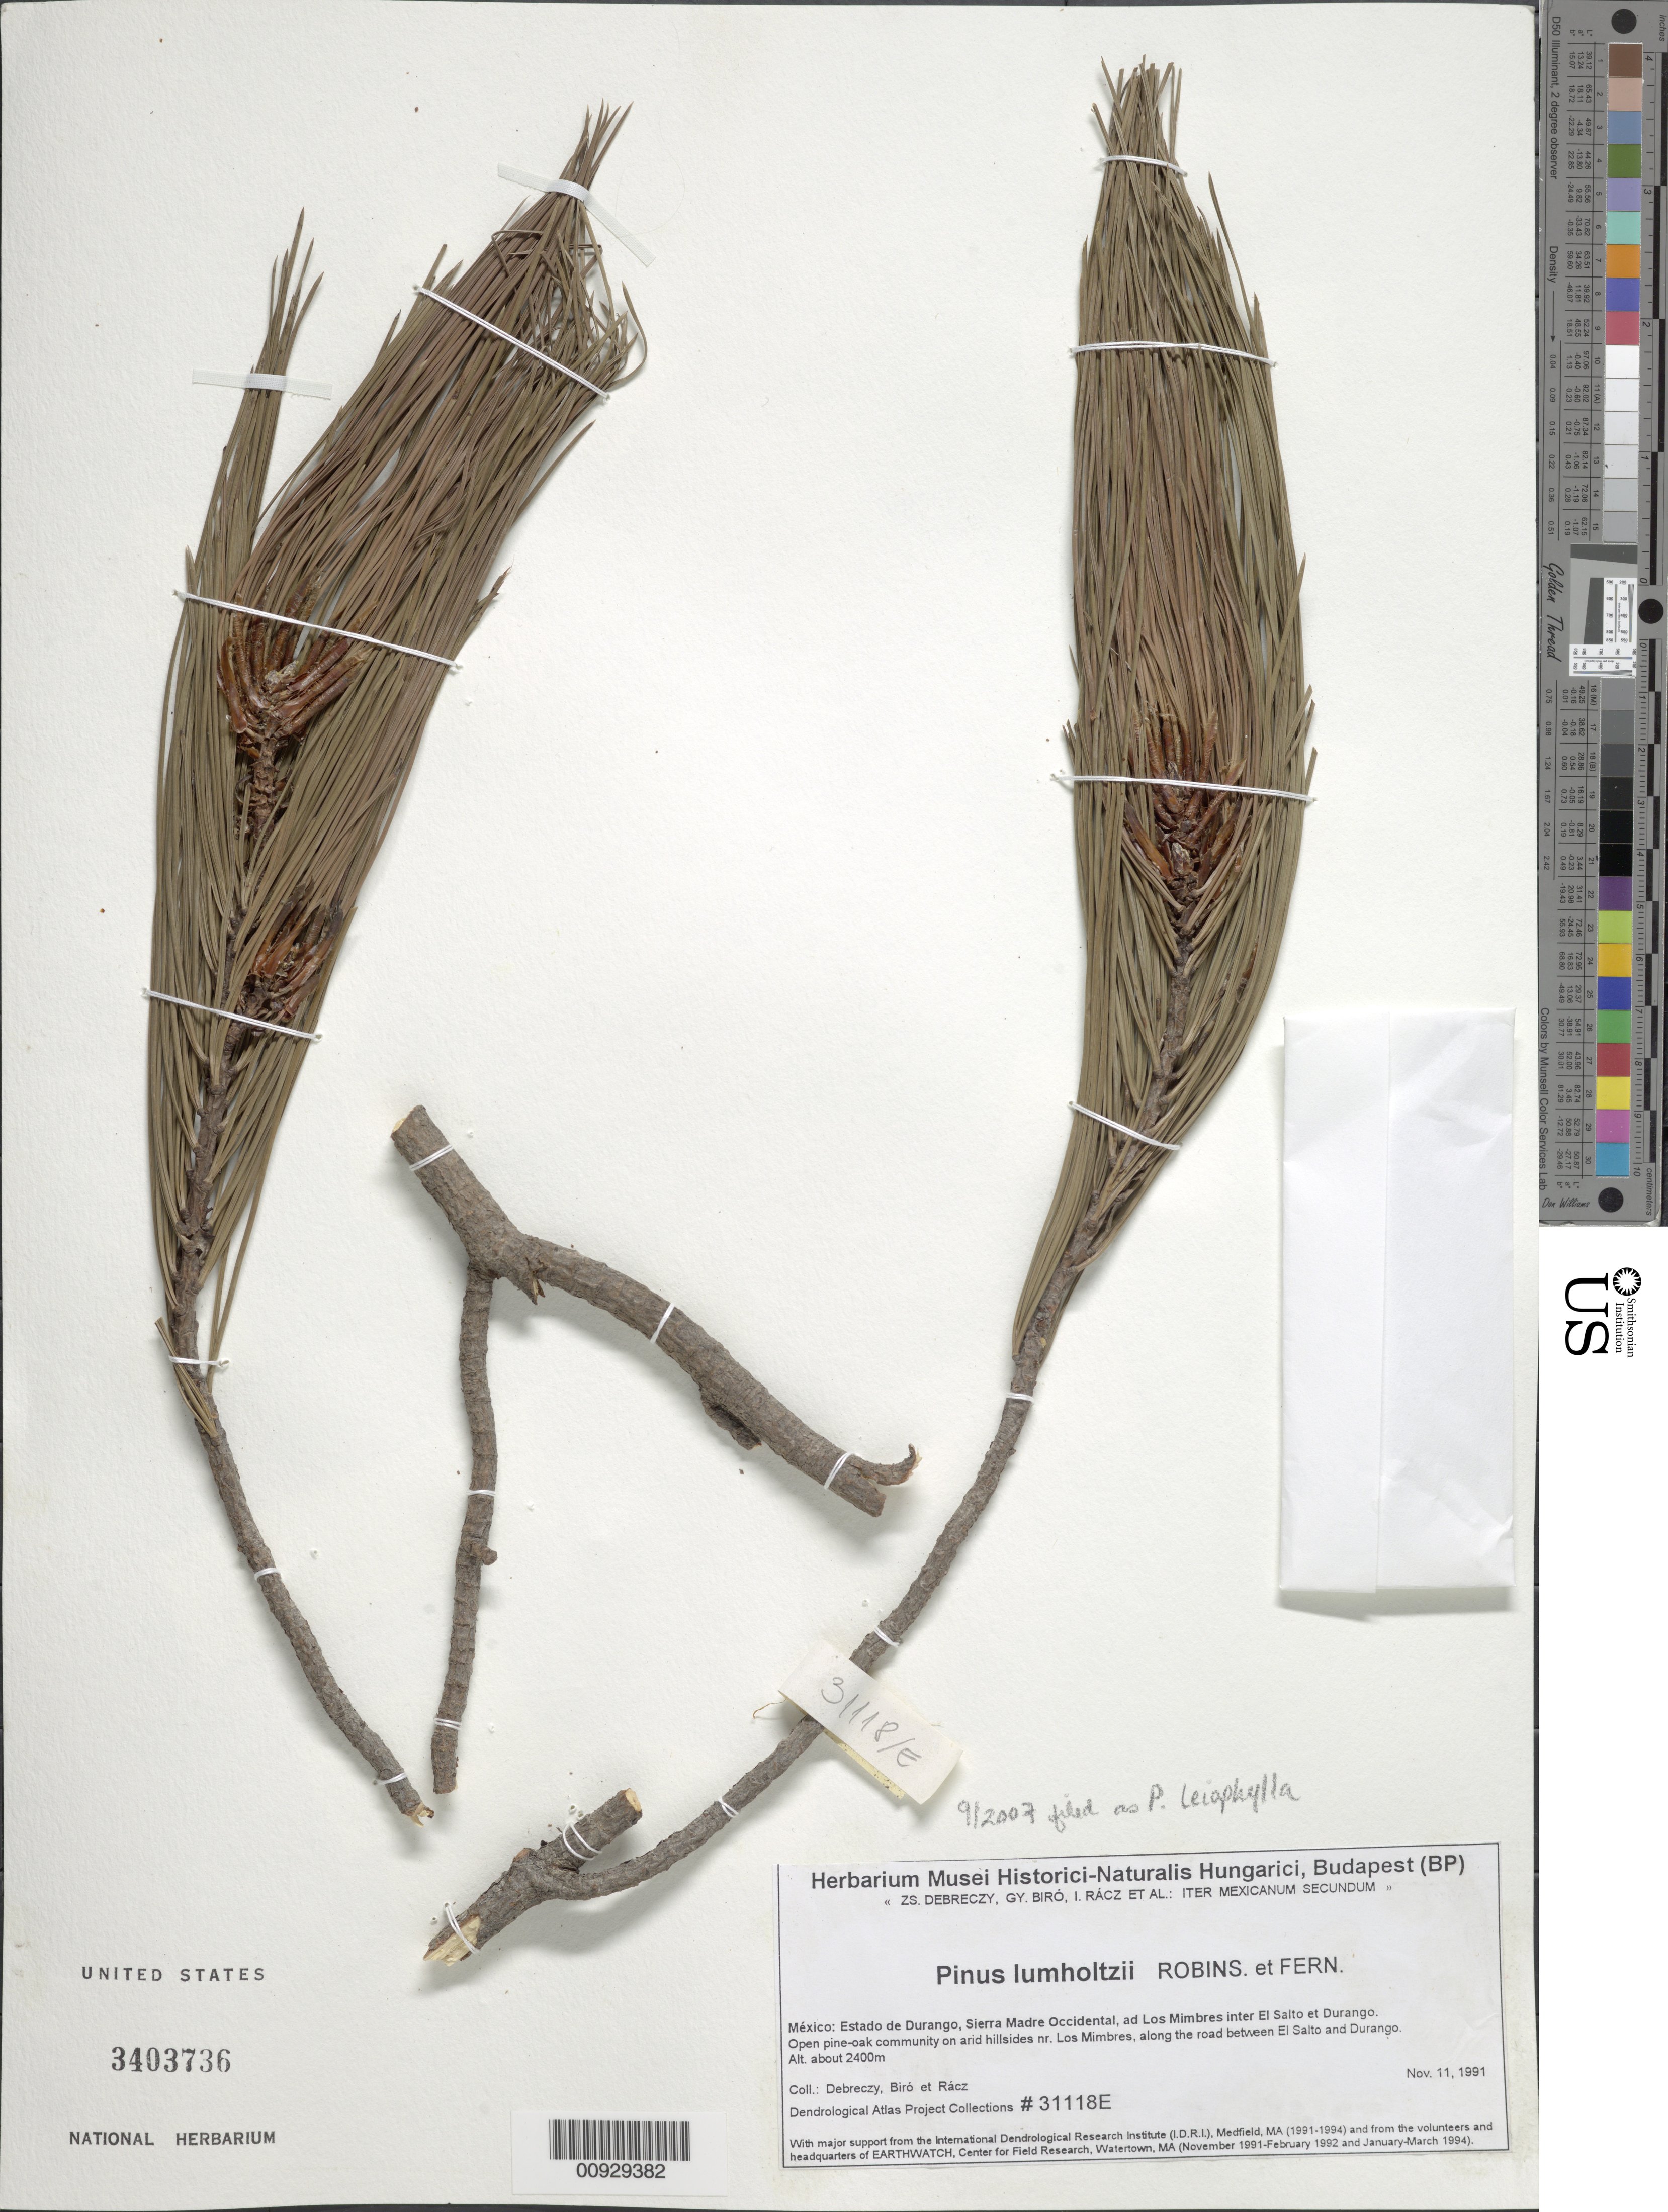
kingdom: Plantae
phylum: Tracheophyta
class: Pinopsida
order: Pinales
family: Pinaceae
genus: Pinus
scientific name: Pinus leiophylla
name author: Schiede ex Schltdl. & Cham.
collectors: Z. Debreczy, G. Biro & I. Rácz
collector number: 31118 E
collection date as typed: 11 Nov 1991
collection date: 1991-11-11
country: Mexico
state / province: Durango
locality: Near Los Mimbres, along the road between El Salto and Durango. Sierra Madre Occidental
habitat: Open pine-oak community on arid hillsides.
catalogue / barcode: US 3403736